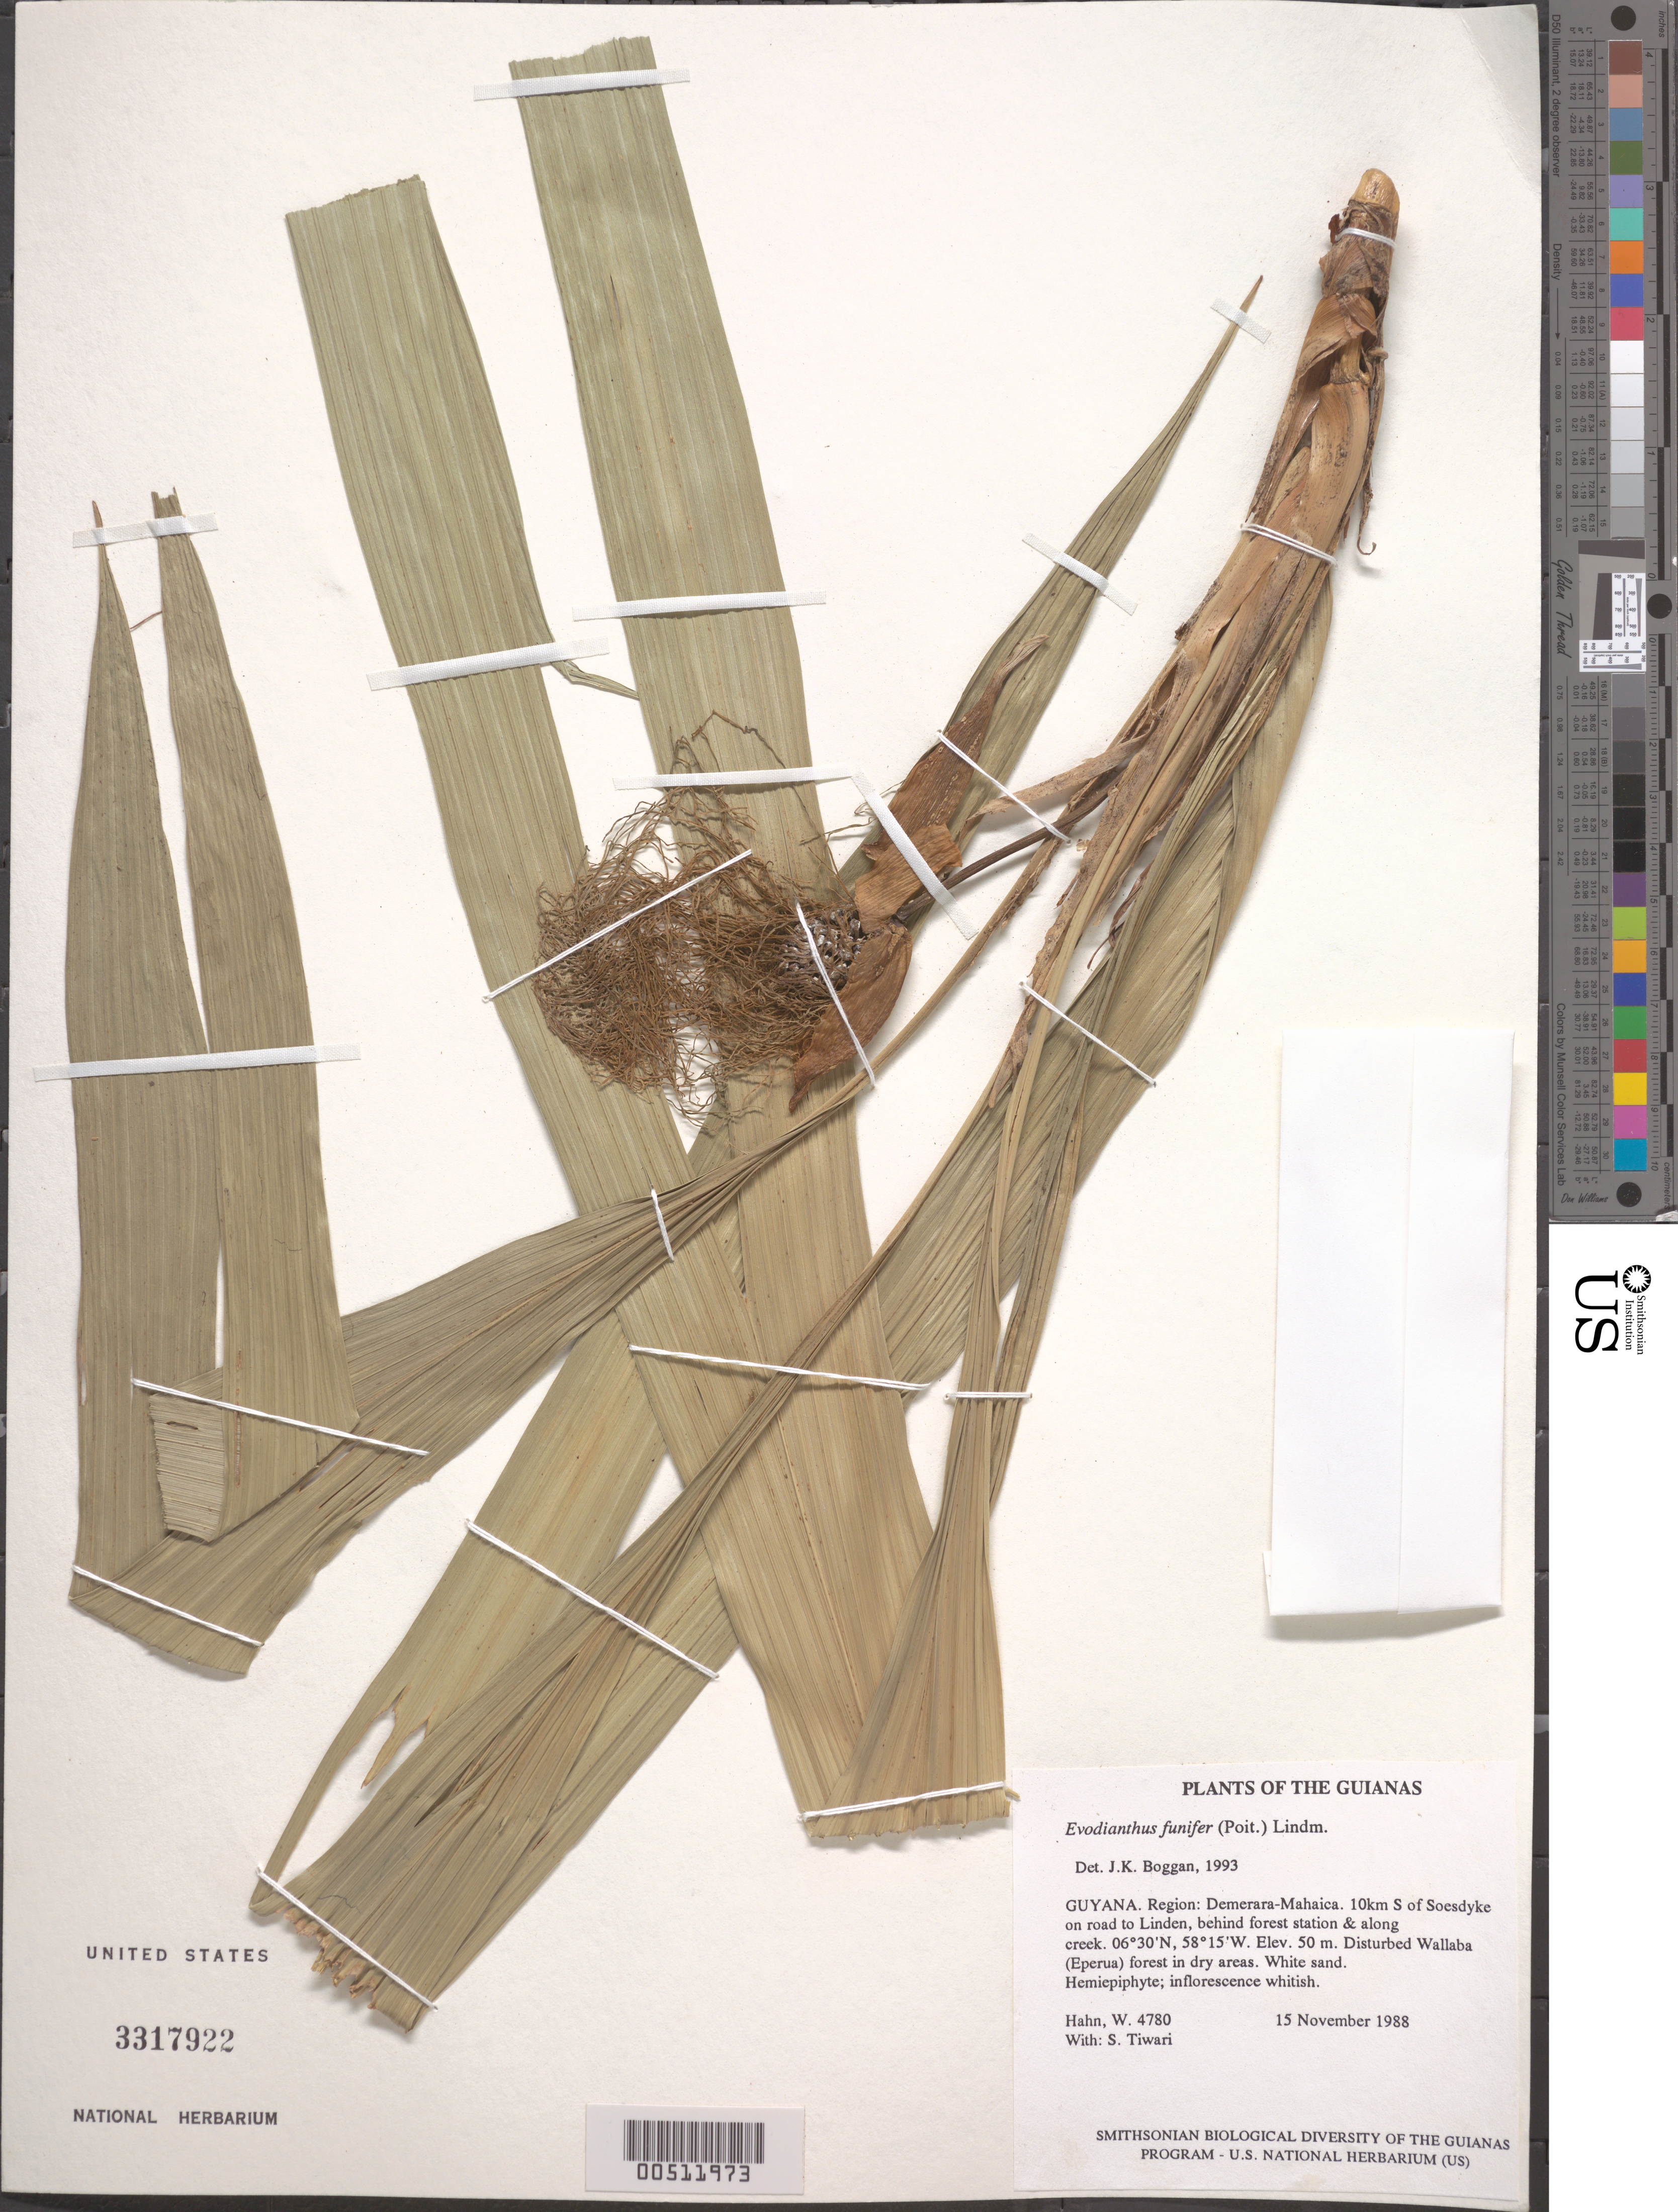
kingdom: Plantae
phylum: Tracheophyta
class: Liliopsida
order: Pandanales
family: Cyclanthaceae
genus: Evodianthus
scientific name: Evodianthus funifer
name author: (Poit.) Lindm.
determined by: Boggan, J. K., (US), NMNH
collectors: W. Hahn & S. Tiwari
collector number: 4780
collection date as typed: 15 November 1988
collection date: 1988-11-15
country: Guyana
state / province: Demerara-Mahaica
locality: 10km S of Soesdyke on road to Linden, behind forest station & along creek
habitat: Disturbed Wallaba (Eperua) forest in dry areas. White sand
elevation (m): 50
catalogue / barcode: US 3317922